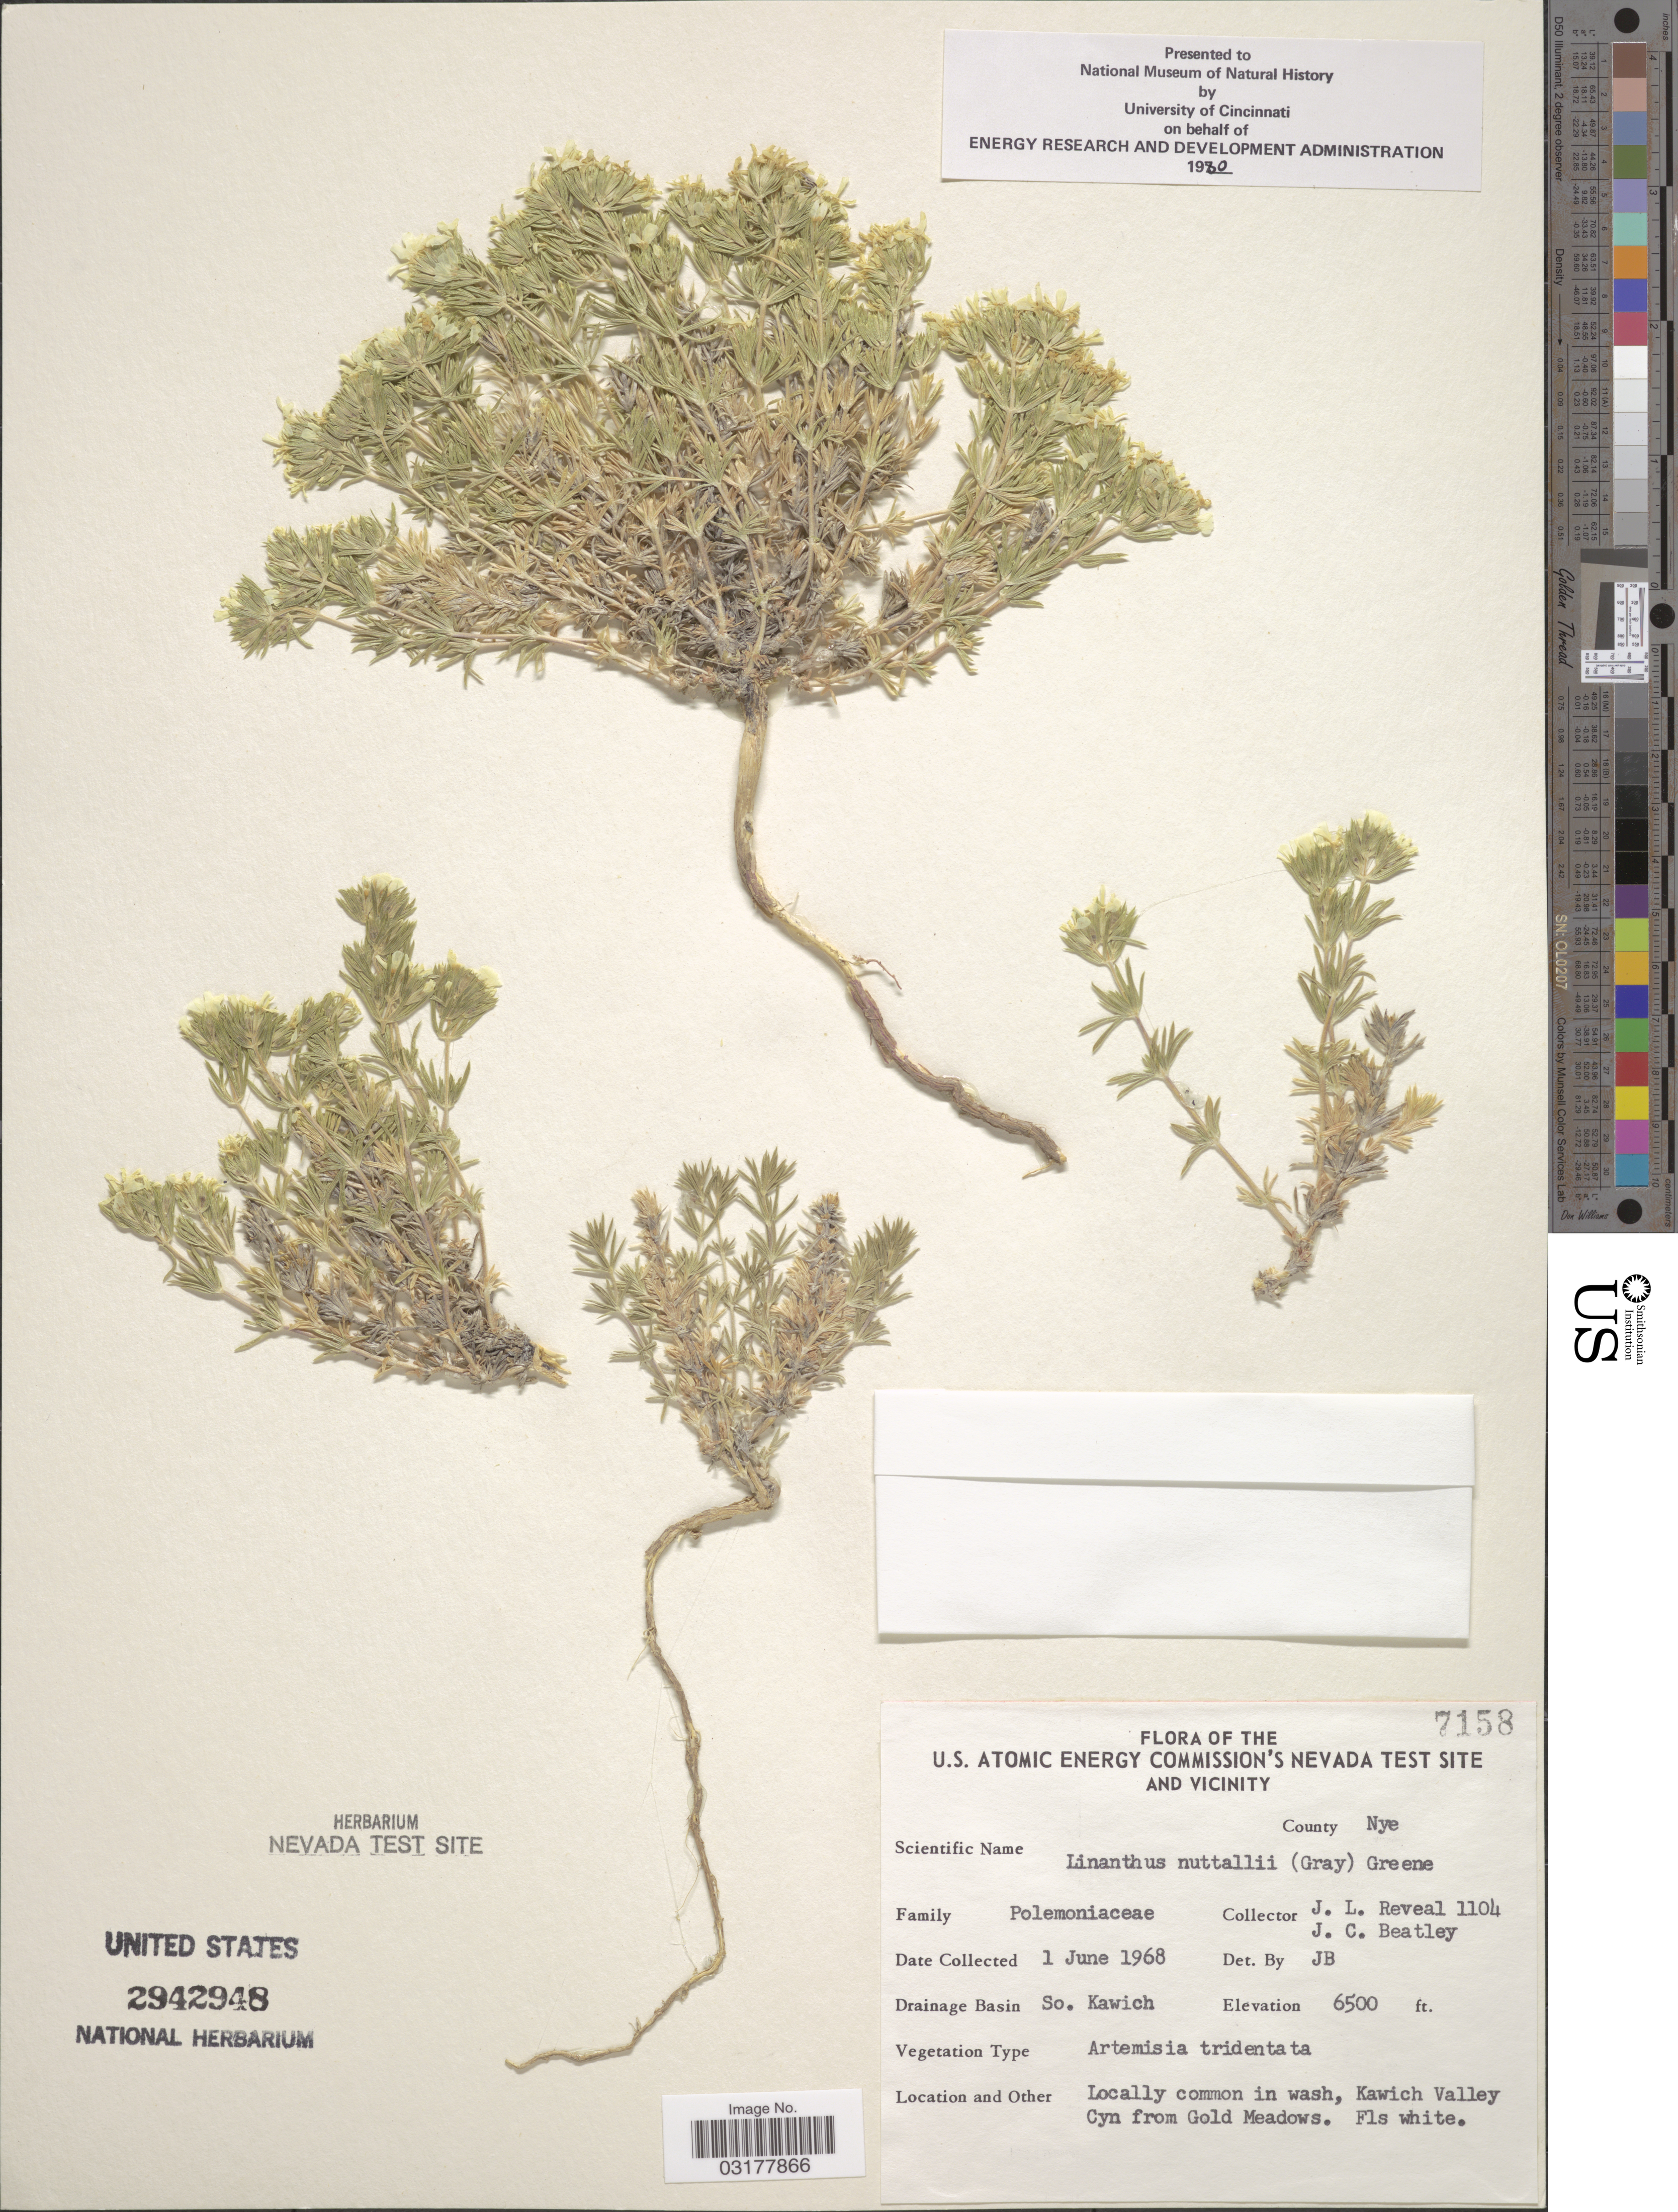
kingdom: Plantae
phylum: Tracheophyta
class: Magnoliopsida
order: Ericales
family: Polemoniaceae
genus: Leptosiphon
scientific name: Leptosiphon nuttallii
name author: (A. Gray) J.M. Porter & L.A. Johnson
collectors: J. L. Reveal & J. C. Beatley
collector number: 1104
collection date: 1968-06-01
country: United States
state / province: Nevada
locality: U.S. Atomic Energy Commission's Nevada Test Site and Vicinity. County Nye. Drainage Basin So. Kawich. Kawich Valley Cyn from Gold Meadows.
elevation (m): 1981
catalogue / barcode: US 2942948